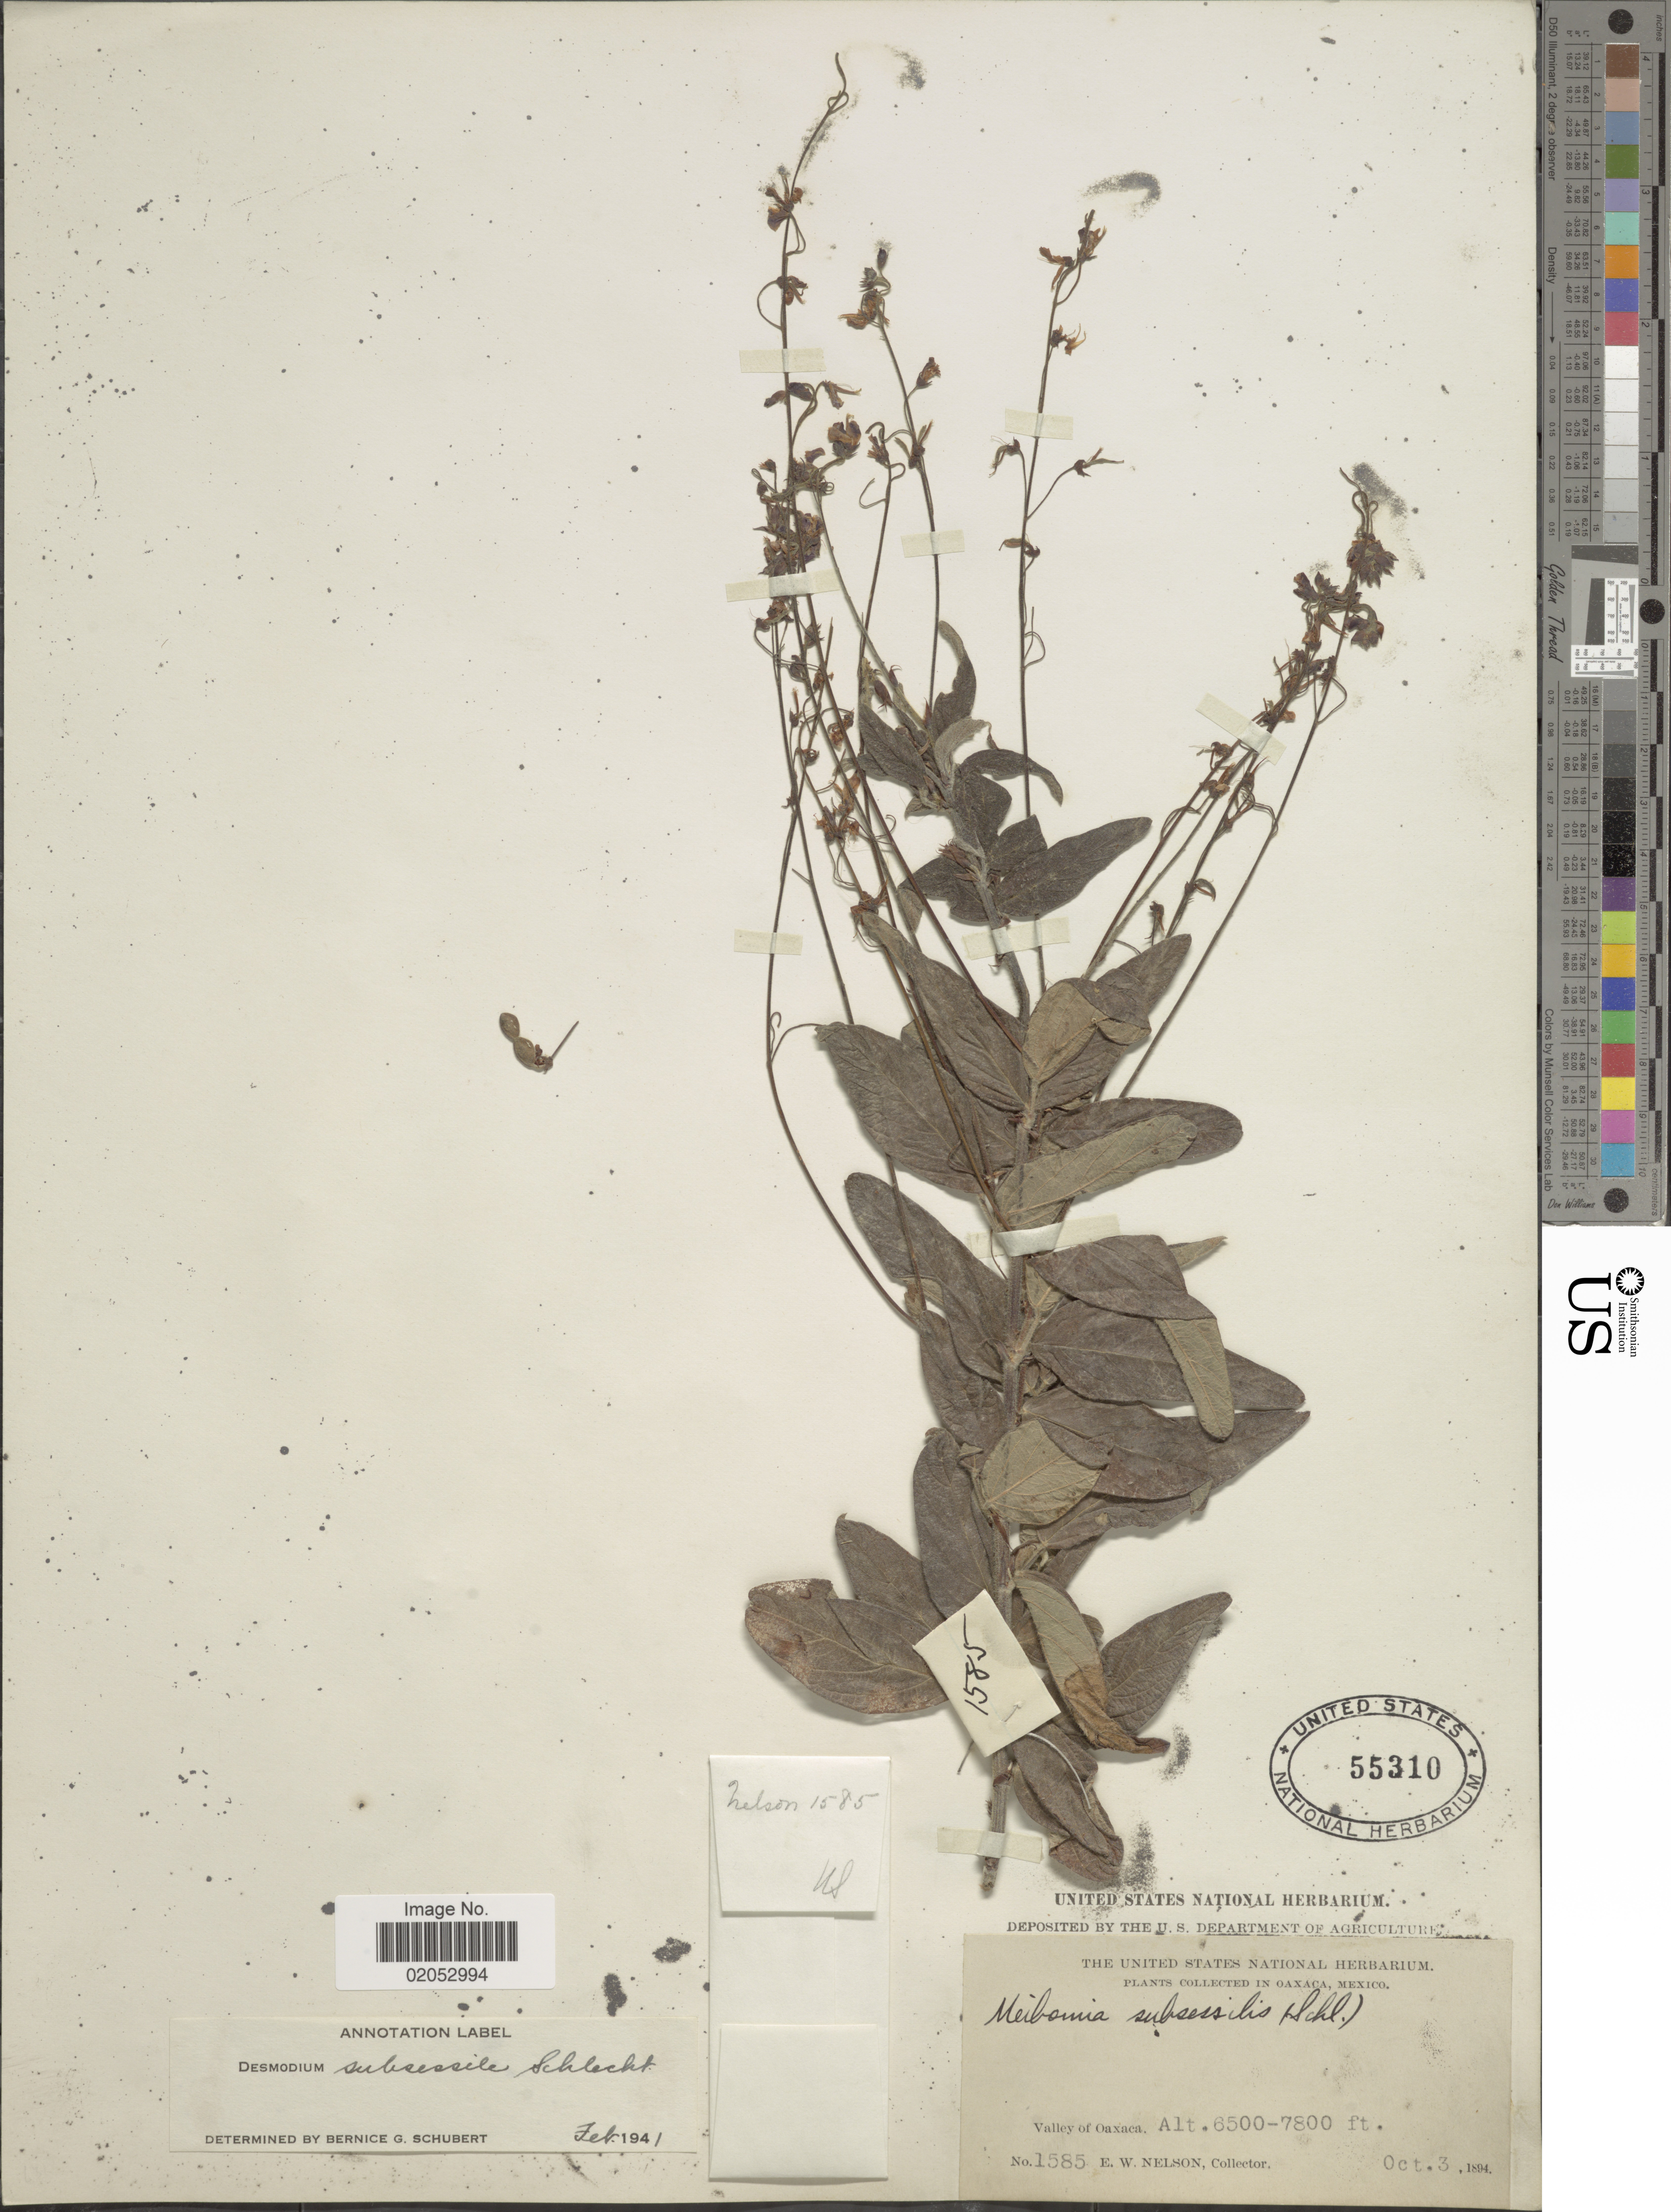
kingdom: Plantae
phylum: Tracheophyta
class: Magnoliopsida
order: Fabales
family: Fabaceae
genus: Desmodium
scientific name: Desmodium subsessile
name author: Seaton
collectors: E. W. Nelson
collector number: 1585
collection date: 1894-10-03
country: Mexico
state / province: Oaxaca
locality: Valley of Oaxaca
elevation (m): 1981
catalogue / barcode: US 55310